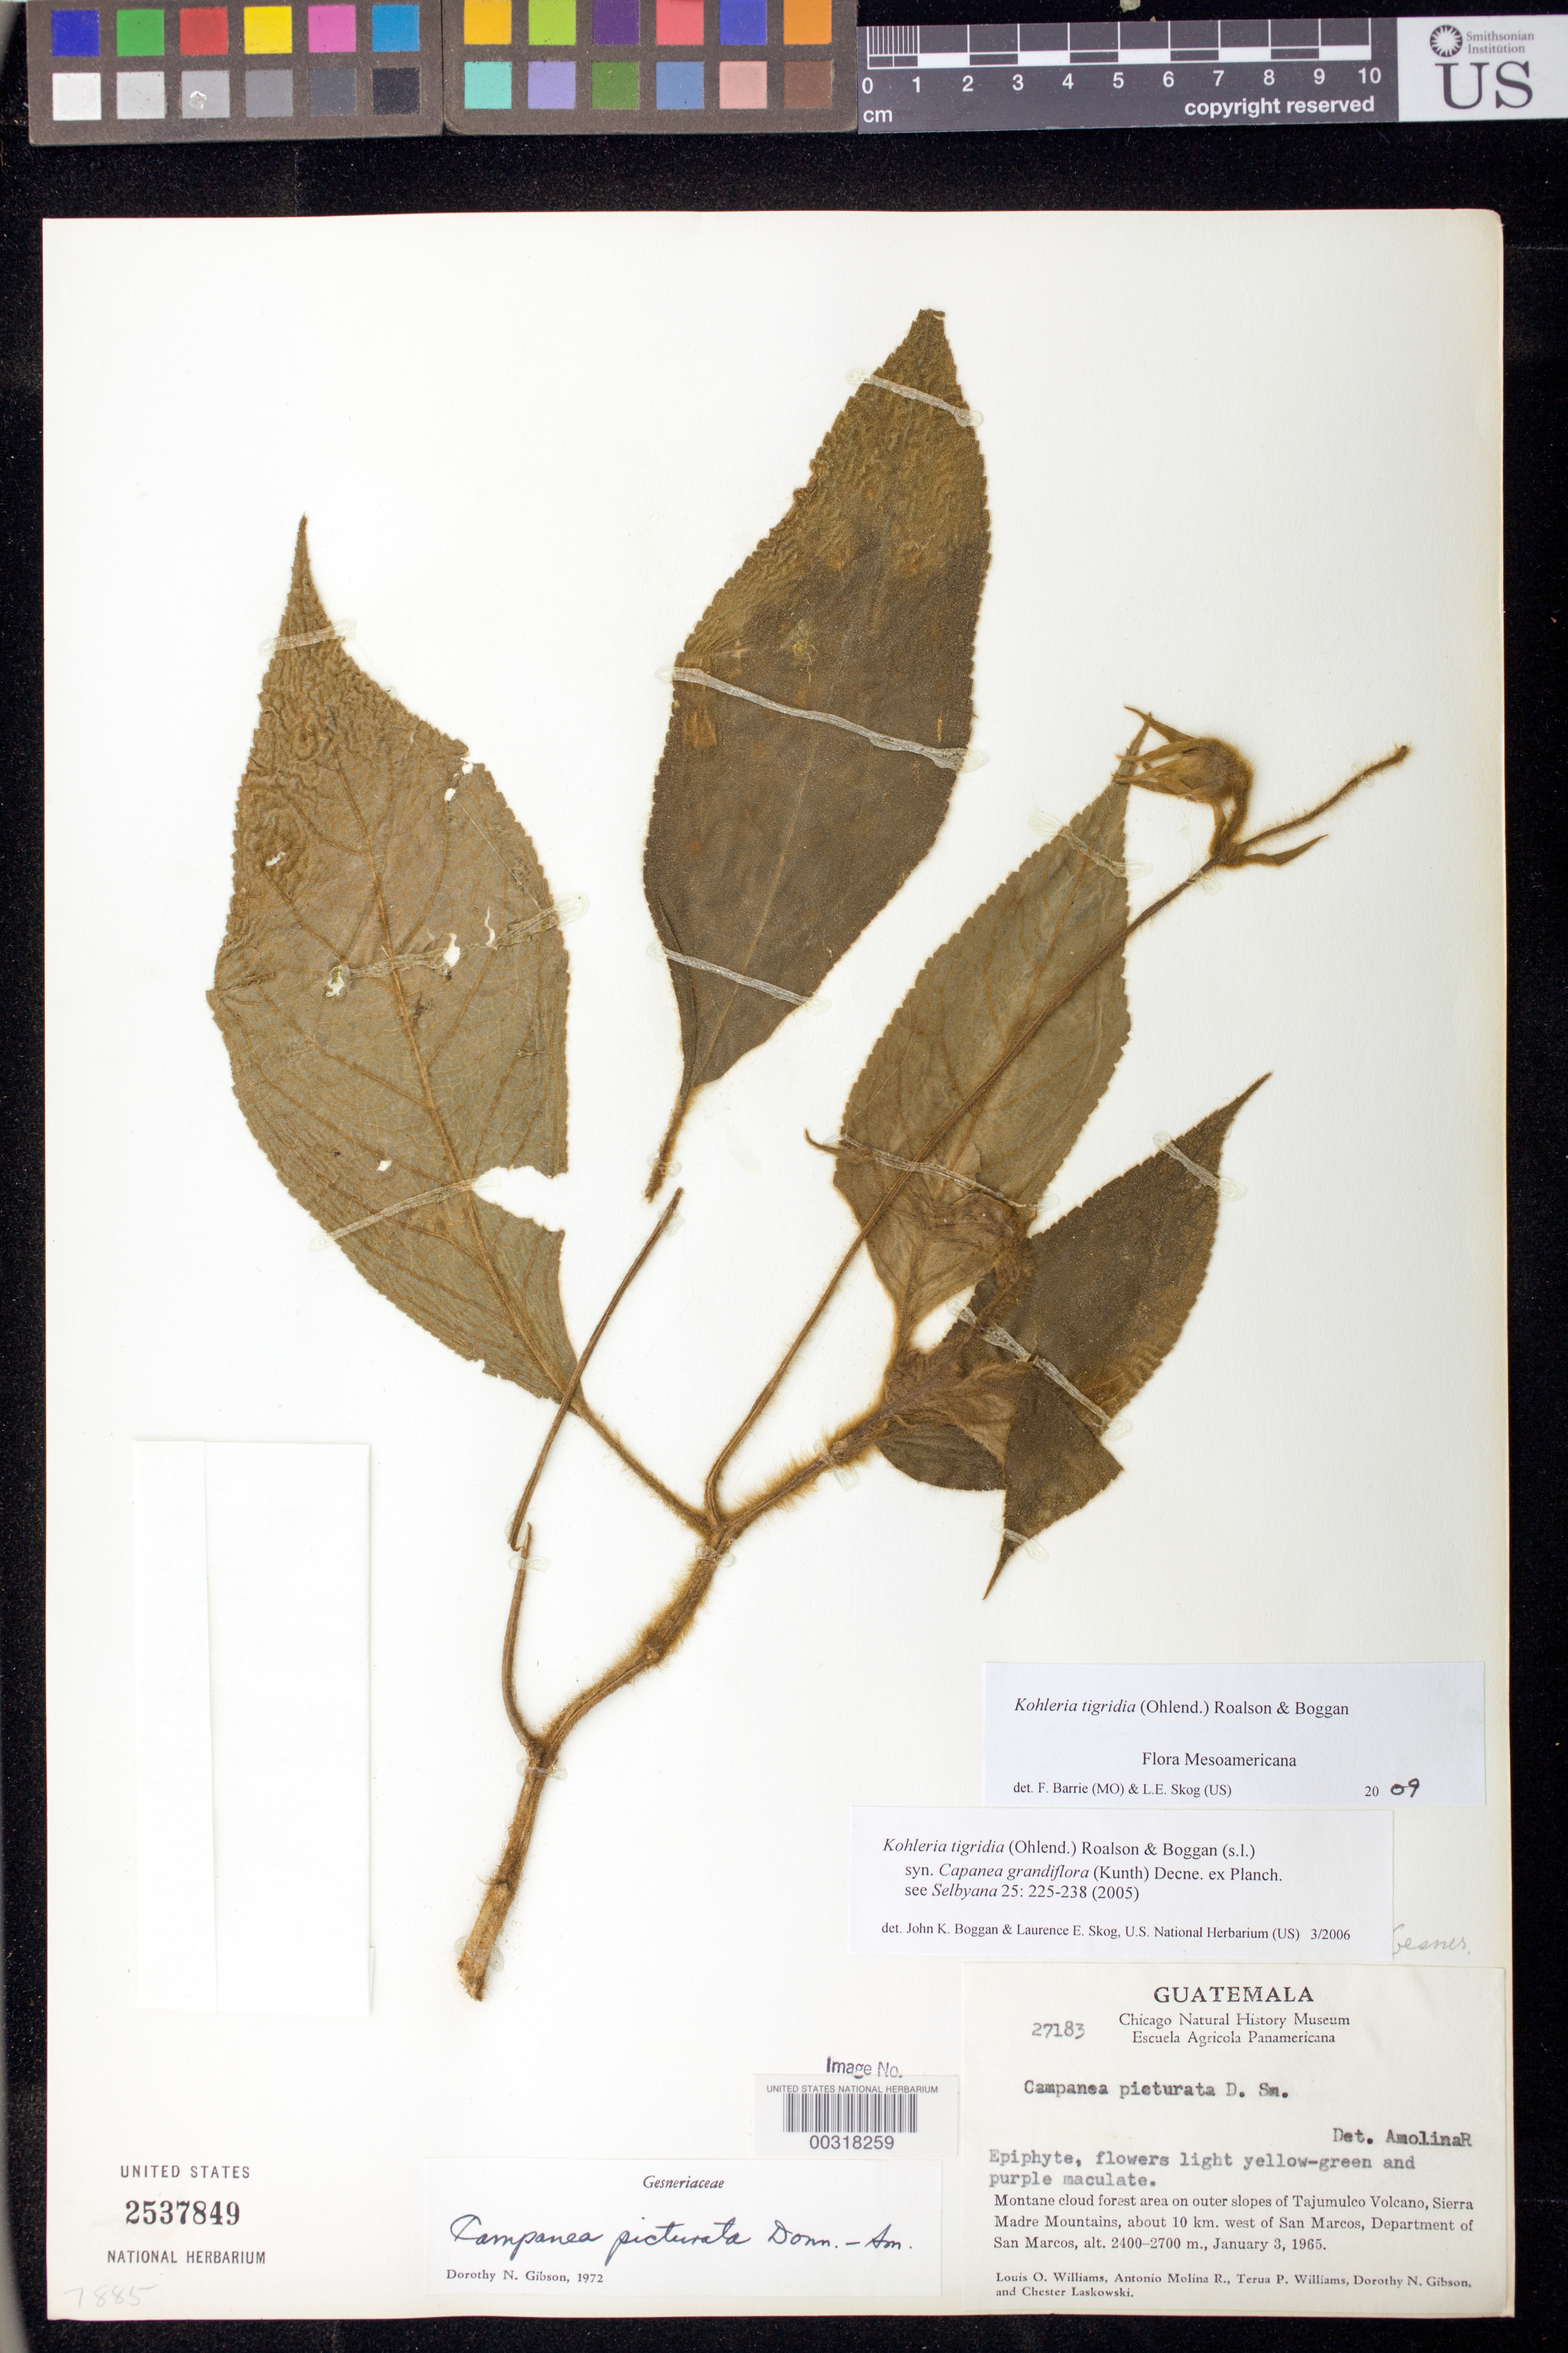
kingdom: Plantae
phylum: Tracheophyta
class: Magnoliopsida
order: Lamiales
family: Gesneriaceae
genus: Kohleria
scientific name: Kohleria tigridia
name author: (Ohlend.) Roalson & Boggan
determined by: Boggan, J. K.; Skog, L. E.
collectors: L. O. Williams, A. Molina R., T. P. Williams, D. N. Gibson & C. Laskowski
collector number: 27183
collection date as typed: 03 Jan 1965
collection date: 1965-01-03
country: Guatemala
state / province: San Marcos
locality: Outer slopes of Tajumulco Volcano, Sierra Madre mountains, about 10 km W of San Marcos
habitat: Montane cloud forest area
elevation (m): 2400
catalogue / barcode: US 2537849